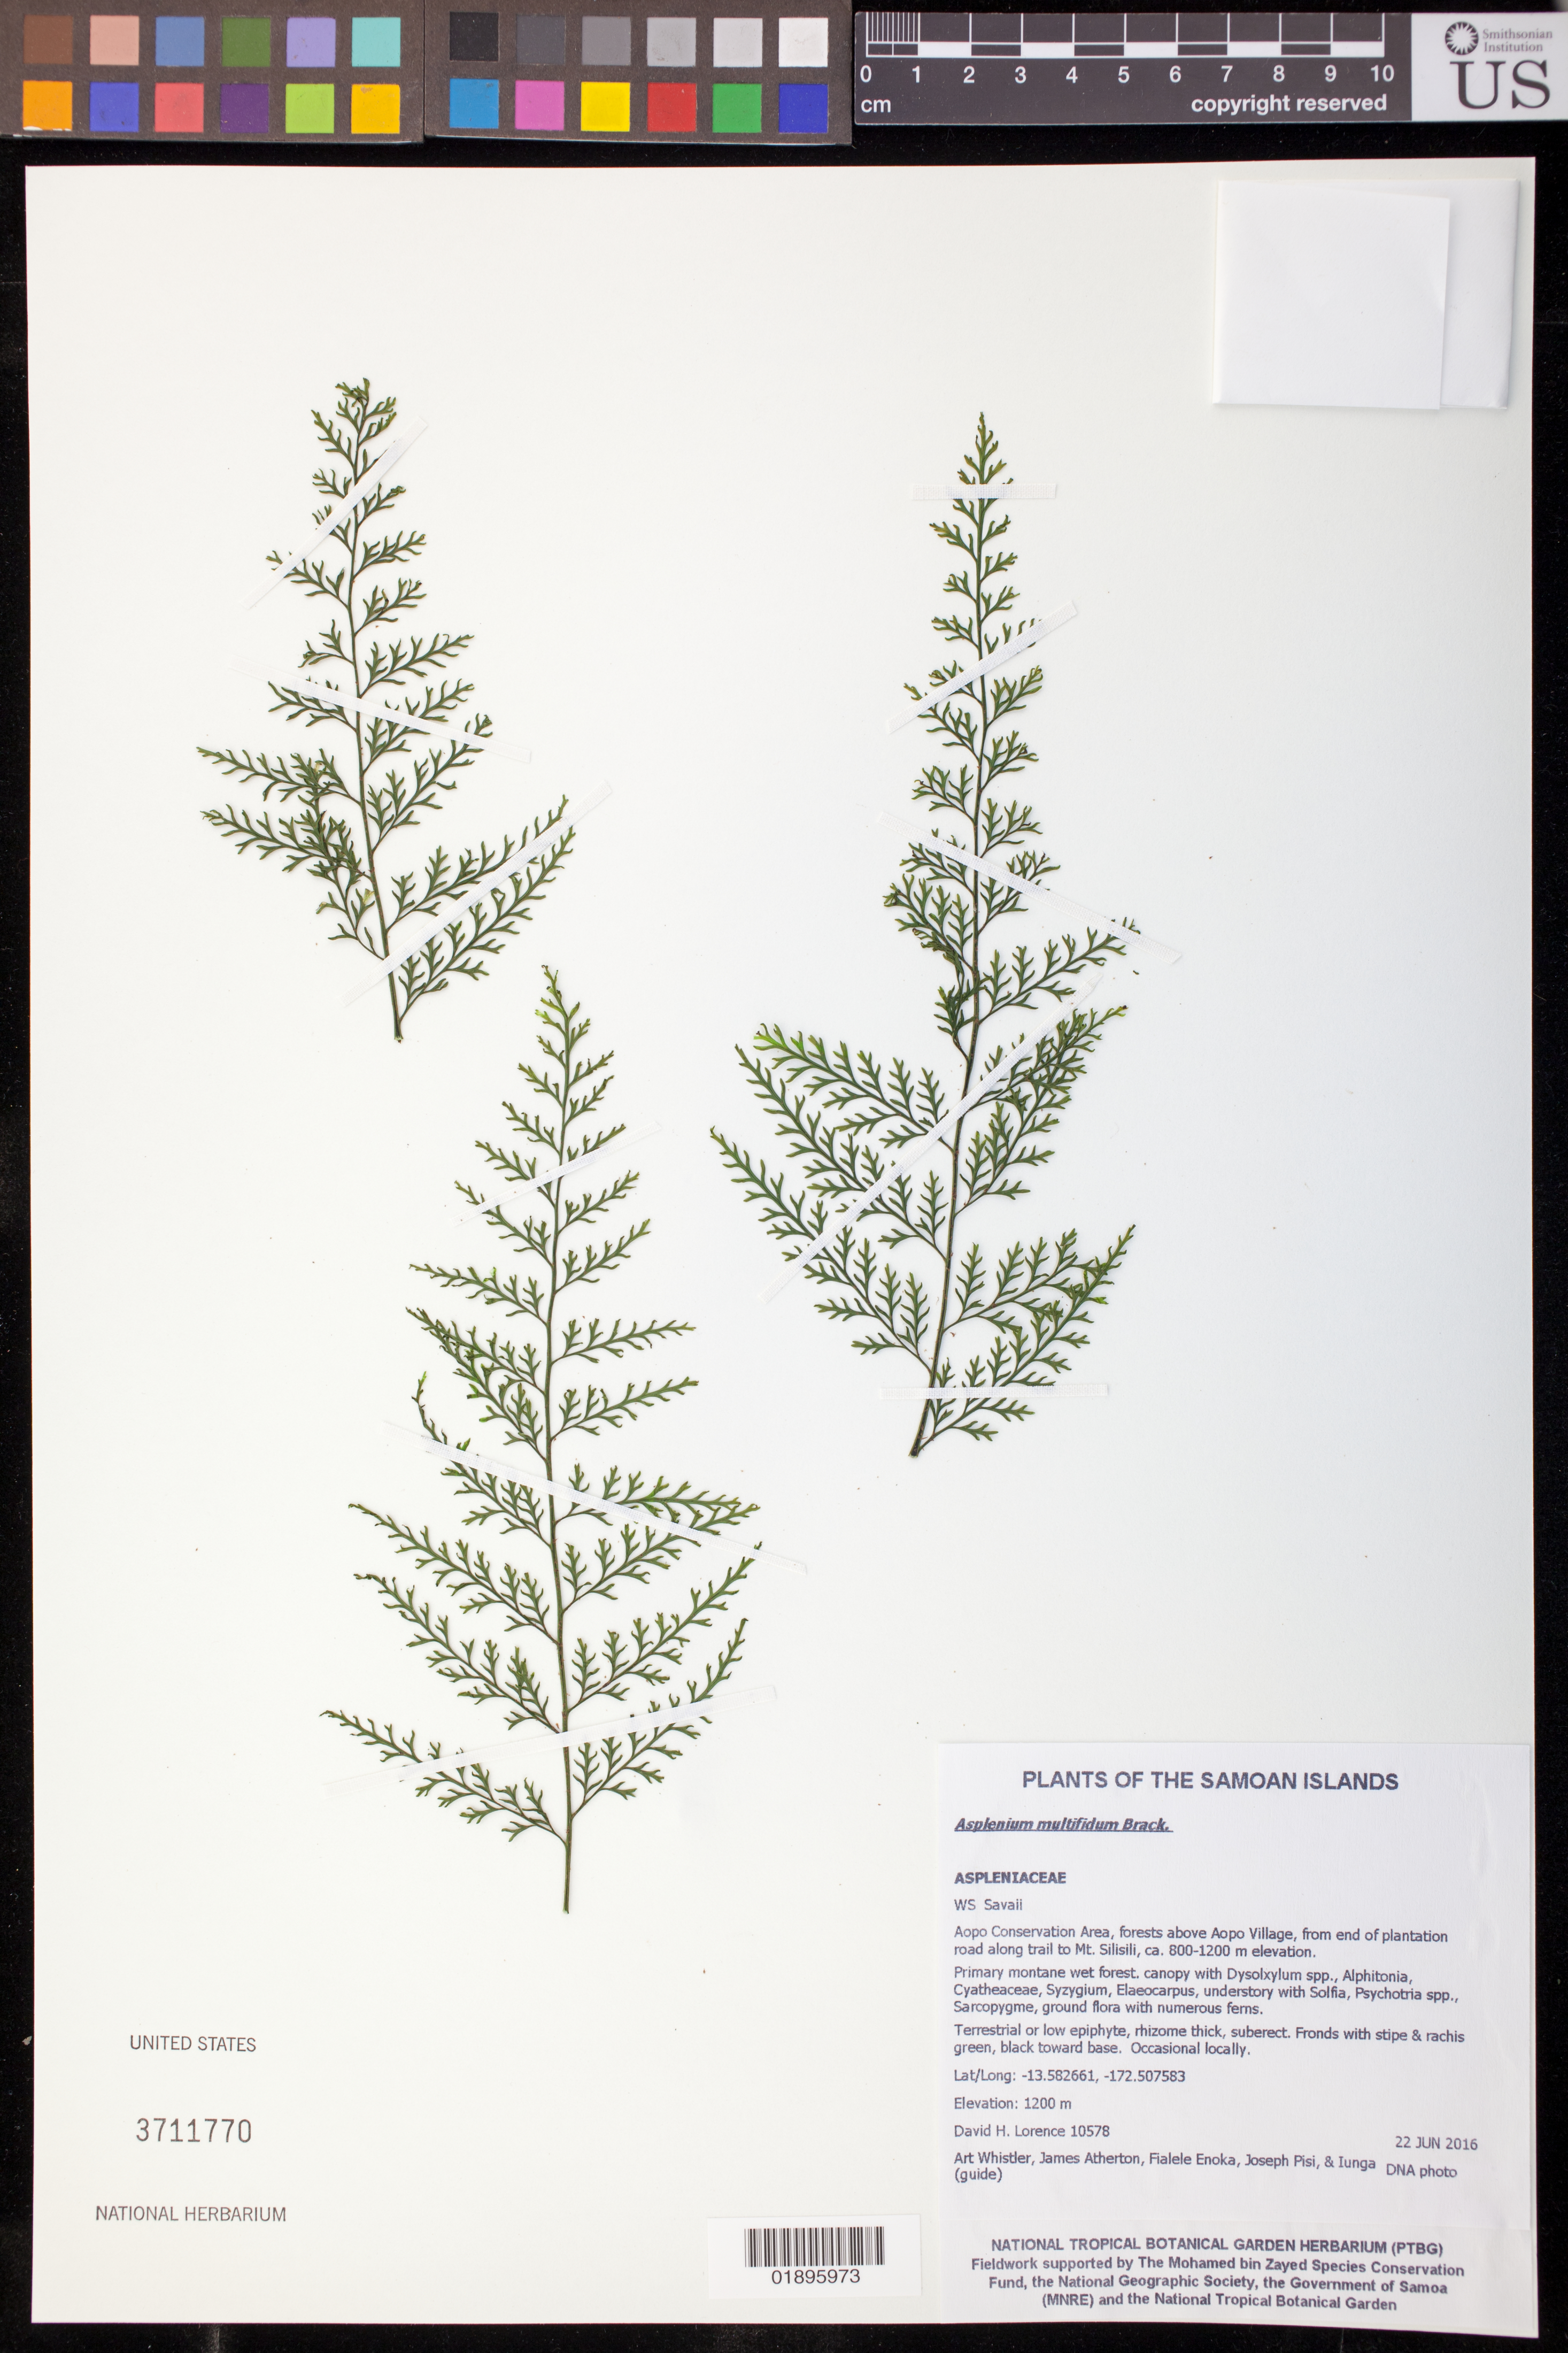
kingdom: Plantae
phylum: Tracheophyta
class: Polypodiopsida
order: Polypodiales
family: Aspleniaceae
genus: Asplenium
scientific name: Asplenium multifidum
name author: Brack. in Wilkes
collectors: D. Lorence, A. Whistler, J. Atherton, F. Enoka & J. Pisi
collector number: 10578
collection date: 2016-06-22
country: Samoa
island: Savai'i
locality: Aopo Conservation Area, forests above Aopo Village, from end of plantation road along trail to Mt. Silisili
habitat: Primary montane wet forest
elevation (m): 1200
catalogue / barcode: US 3711770